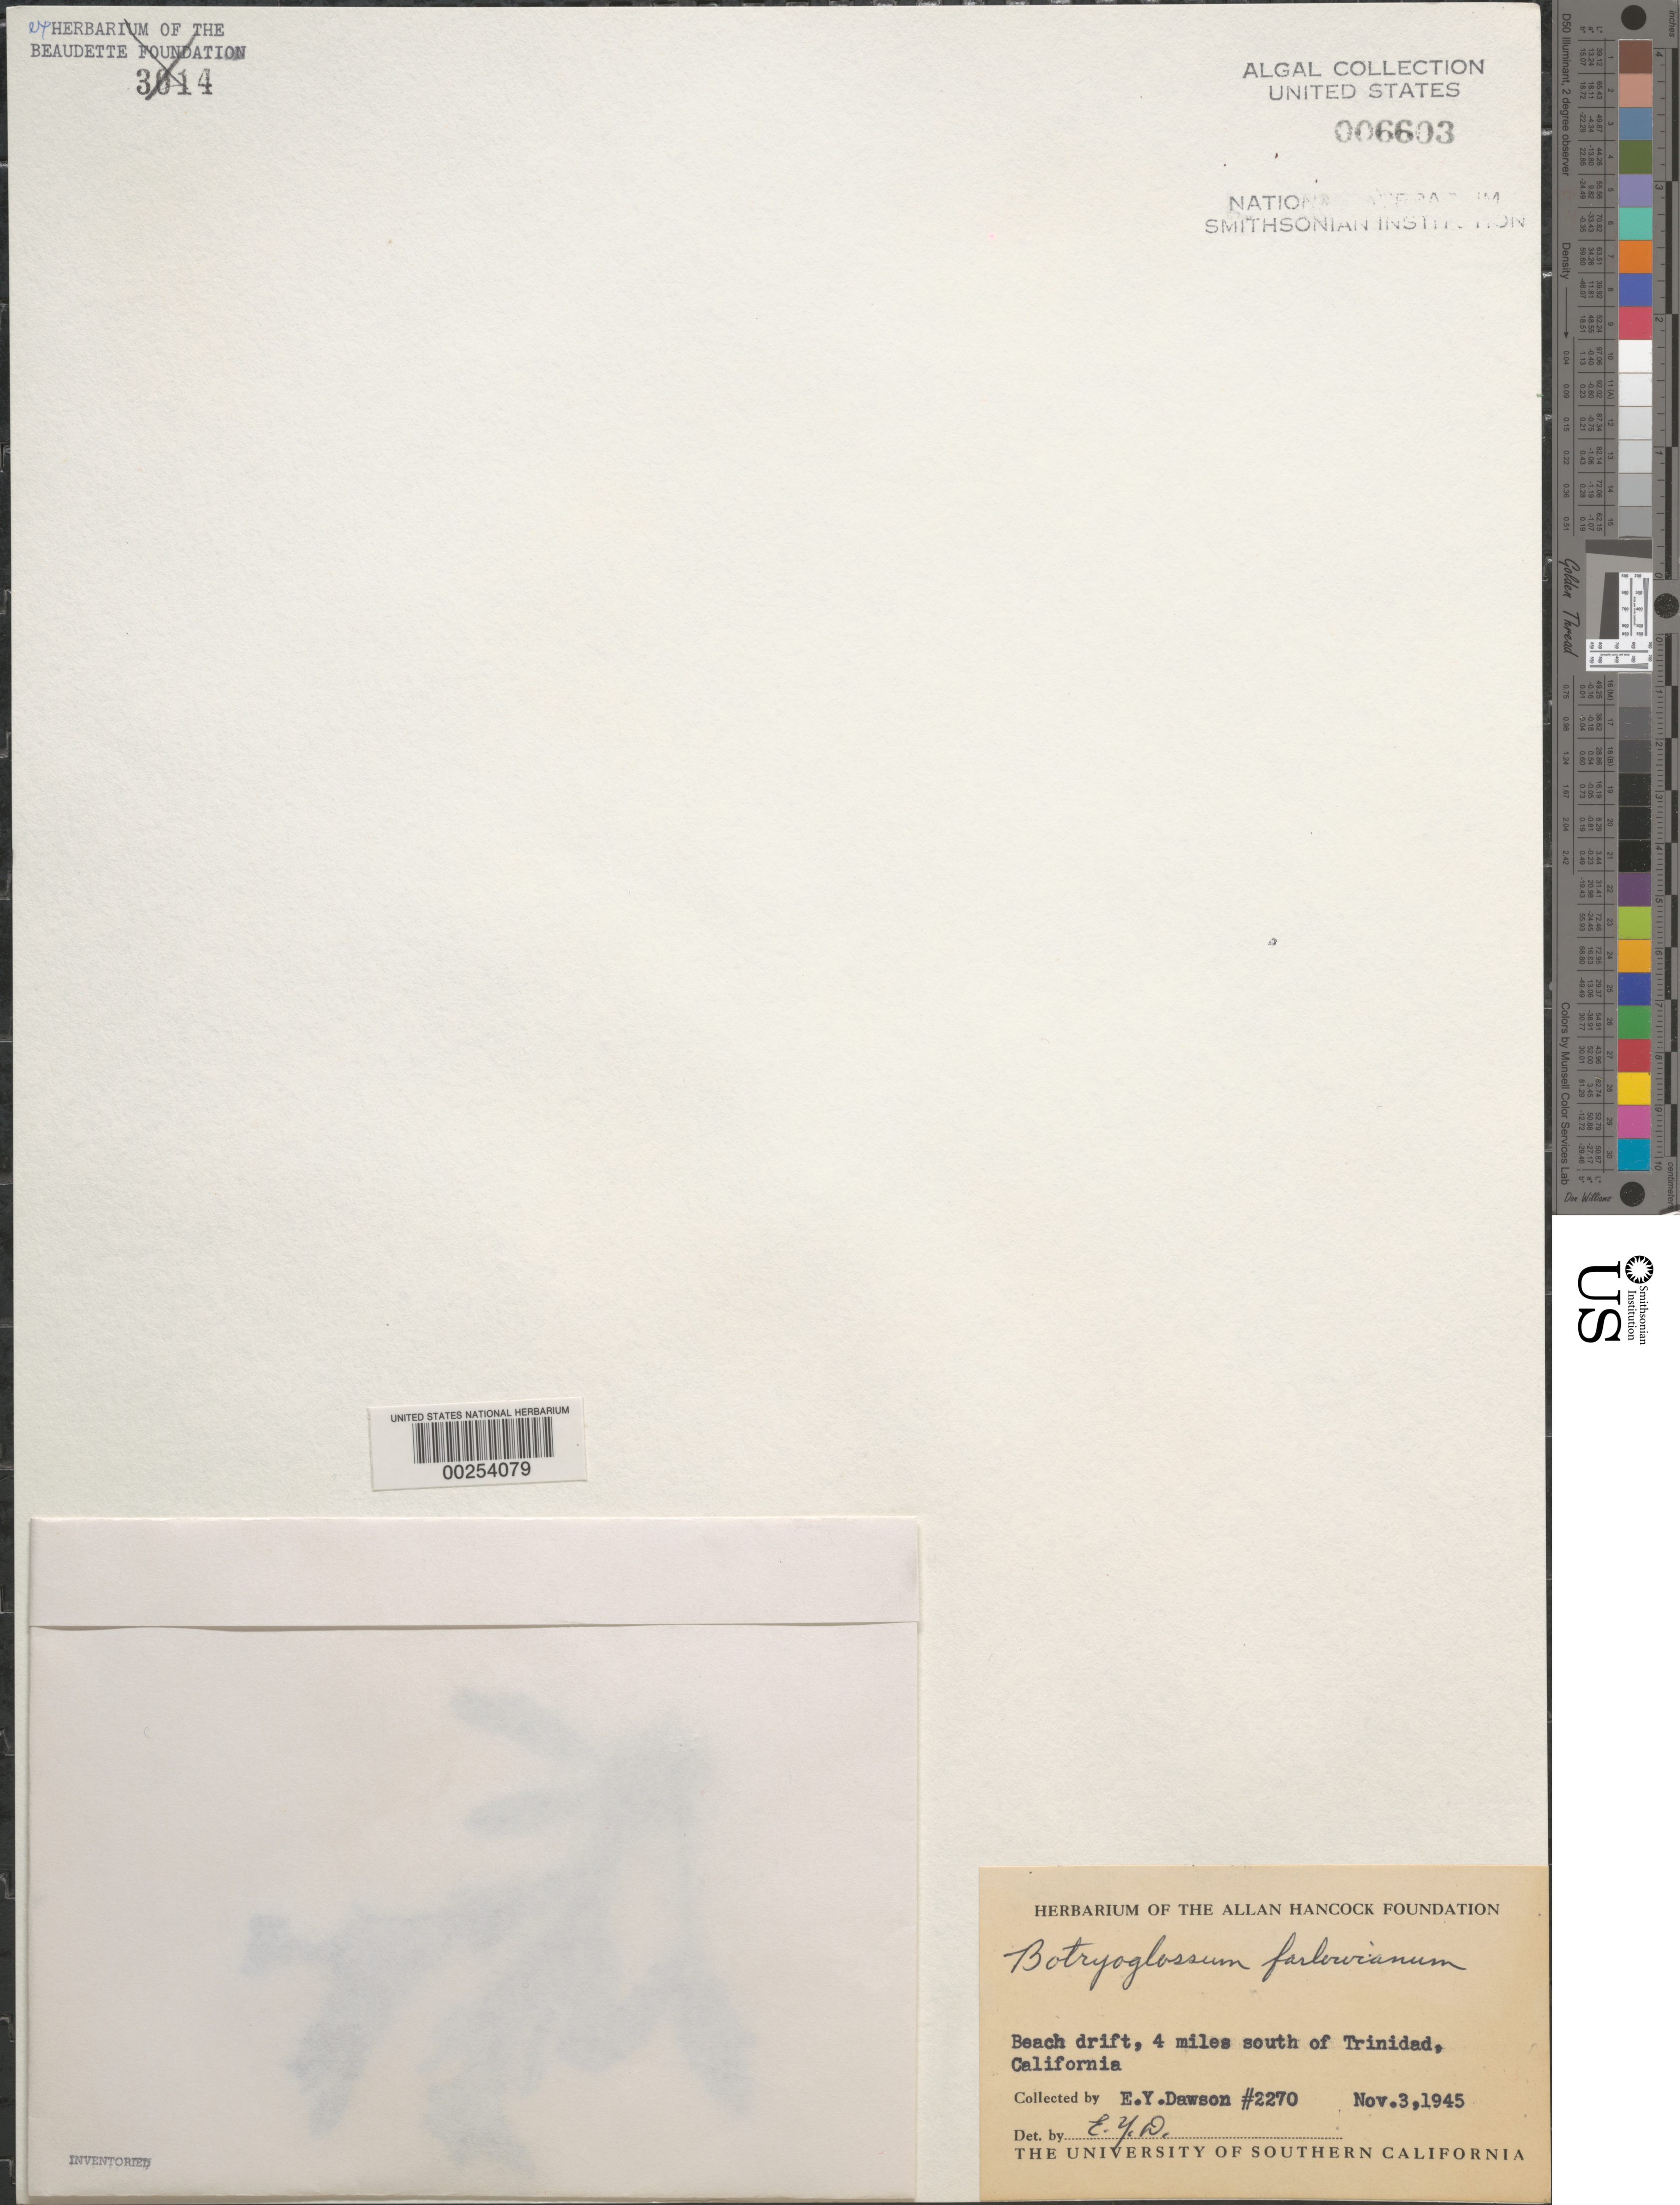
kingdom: Plantae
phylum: Rhodophyta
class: Florideophyceae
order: Ceramiales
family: Delesseriaceae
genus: Botryoglossum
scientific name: Botryoglossum farlowianum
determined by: Dawson, E. Y.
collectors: E. Y. Dawson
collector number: EYD 2270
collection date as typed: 03 Nov 1945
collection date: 1945-11-03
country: United States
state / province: California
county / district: Humboldt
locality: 4 miles south of Trinidad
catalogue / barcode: US 6603